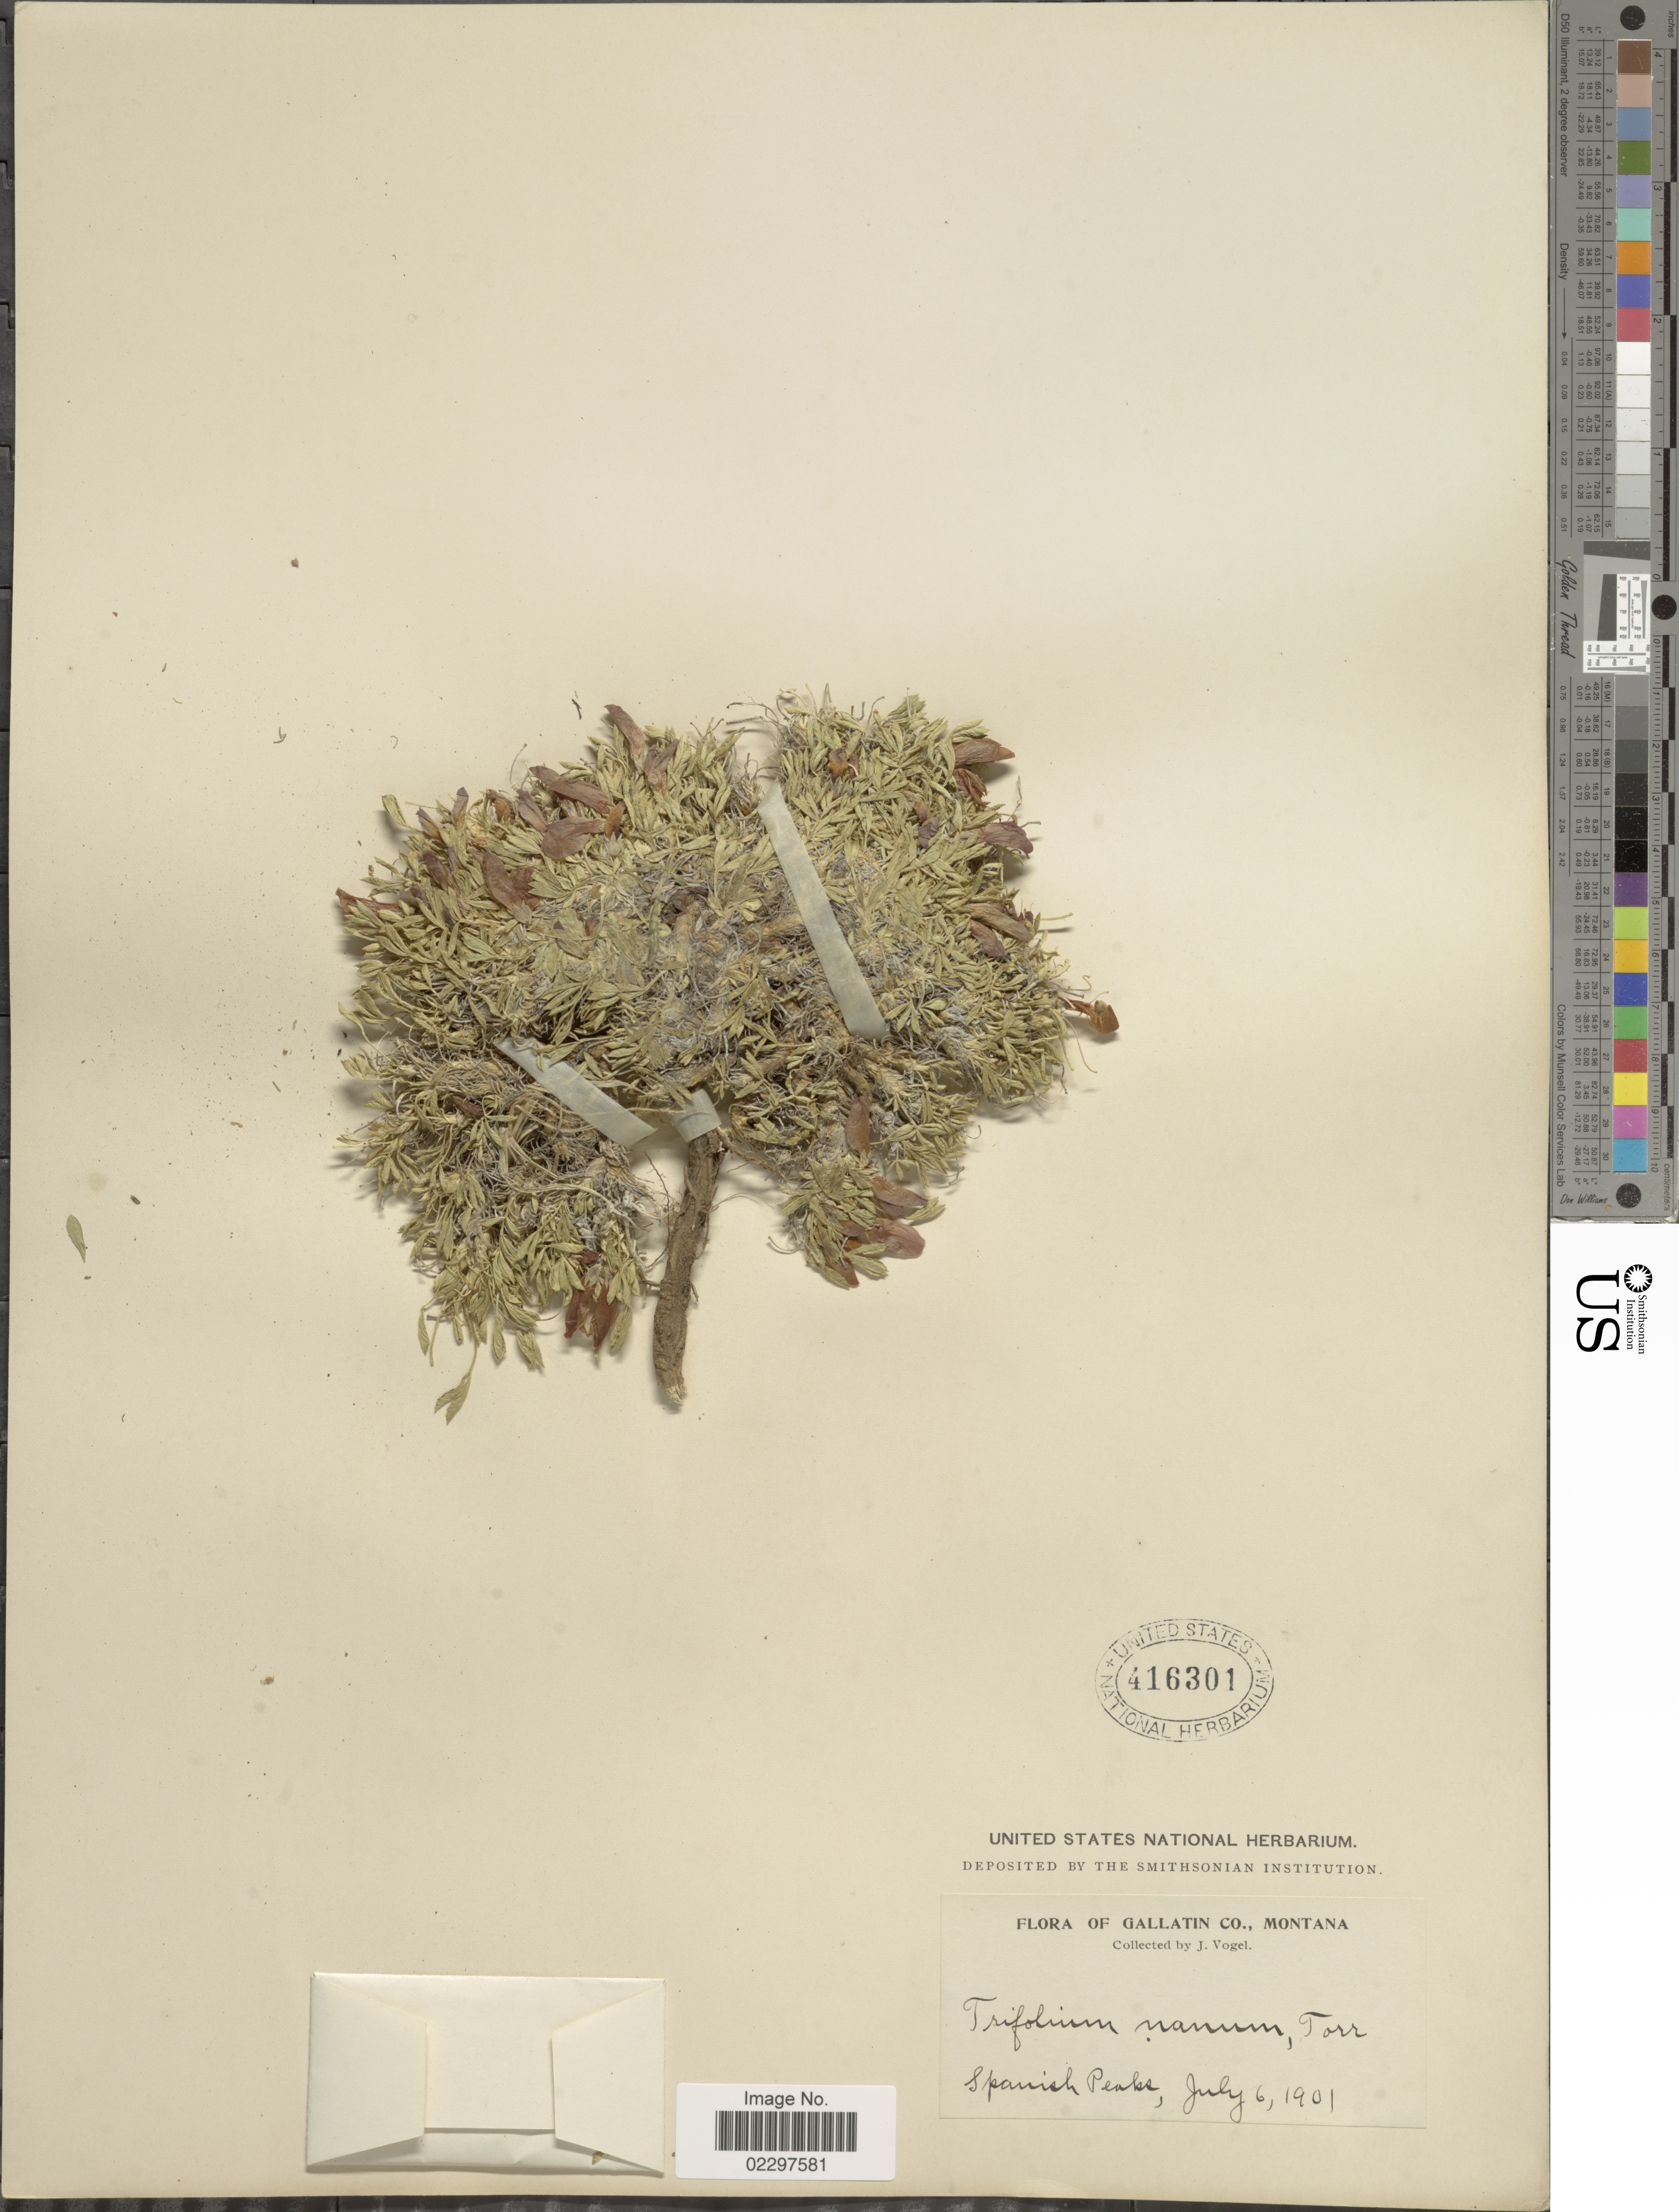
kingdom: Plantae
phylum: Tracheophyta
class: Magnoliopsida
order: Fabales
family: Fabaceae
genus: Trifolium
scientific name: Trifolium nanum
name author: Torr.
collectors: J. Vogel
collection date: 1901-07-06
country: United States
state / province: Montana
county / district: Gallatin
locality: Spanish Peak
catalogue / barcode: US 416301